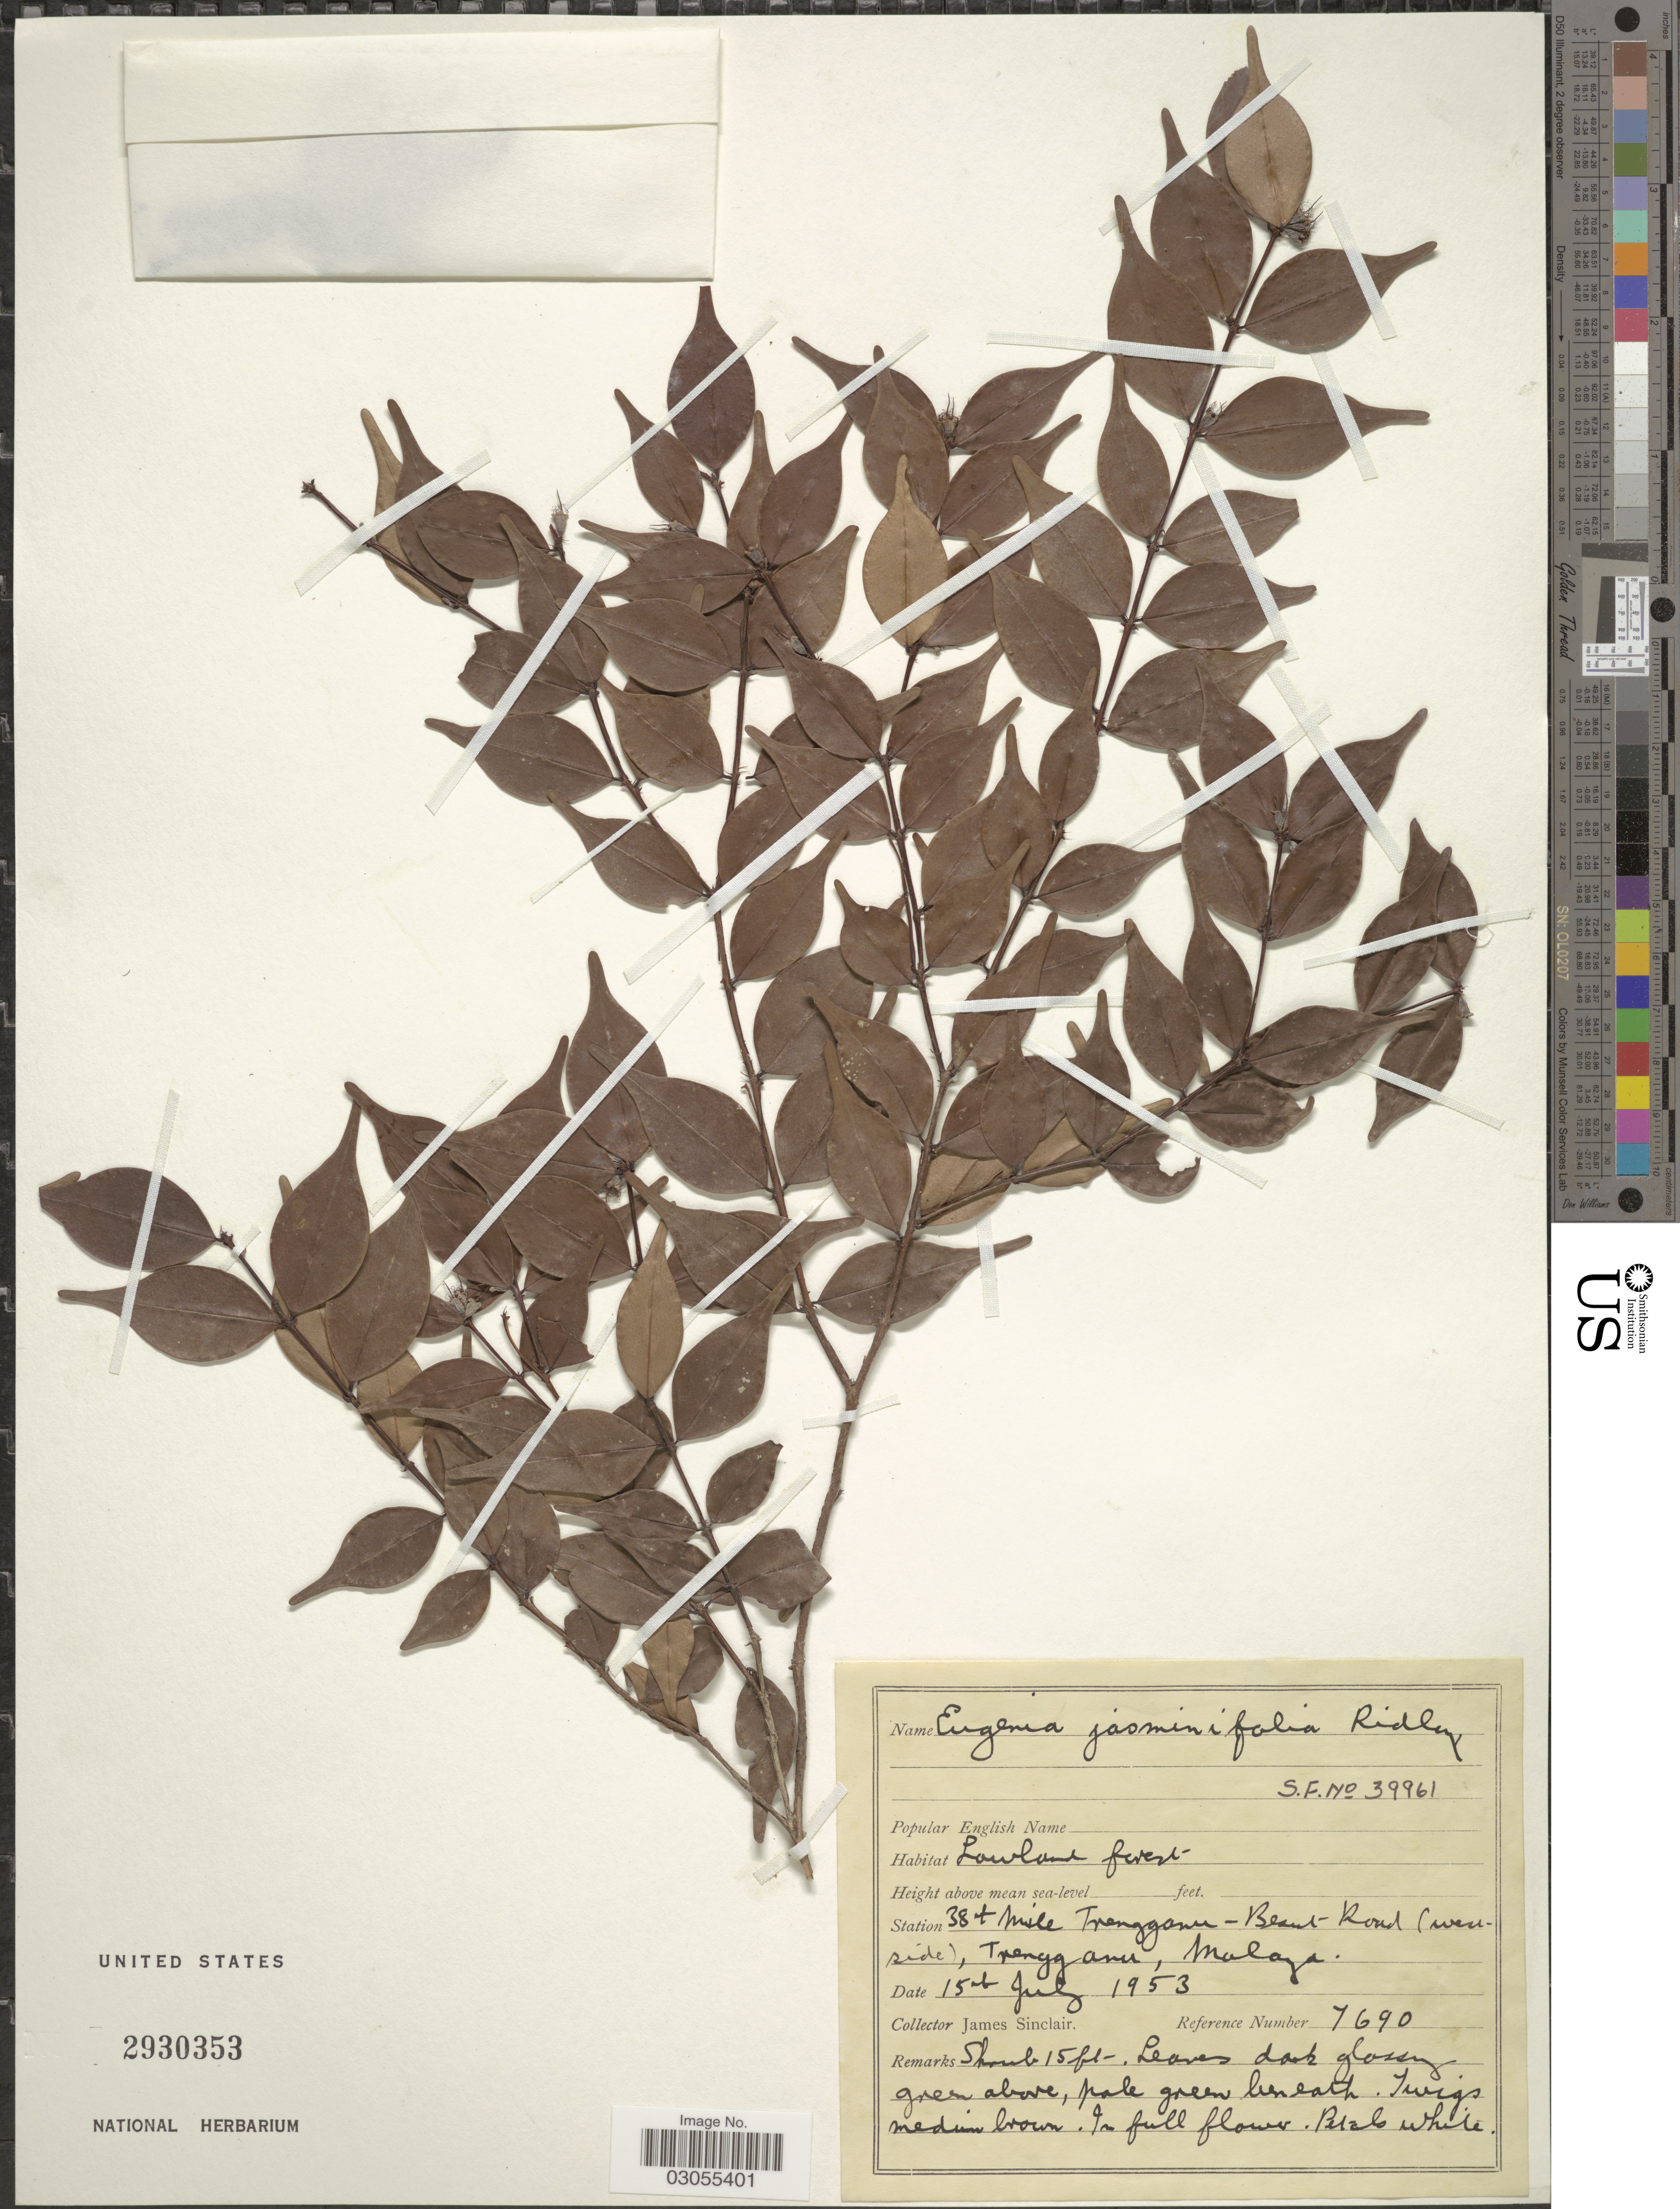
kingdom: Plantae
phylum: Tracheophyta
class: Magnoliopsida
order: Myrtales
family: Myrtaceae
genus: Syzygium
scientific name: Syzygium jasminifolium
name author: (Ridl.) Chantar. & J.Parn.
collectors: J. Sinclair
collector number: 7690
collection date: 1953-07-15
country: Malaysia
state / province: Terengganu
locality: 38t mile Trengganu-Besut Road (west side), Trengganu, Malaya.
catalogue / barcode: US 2930353